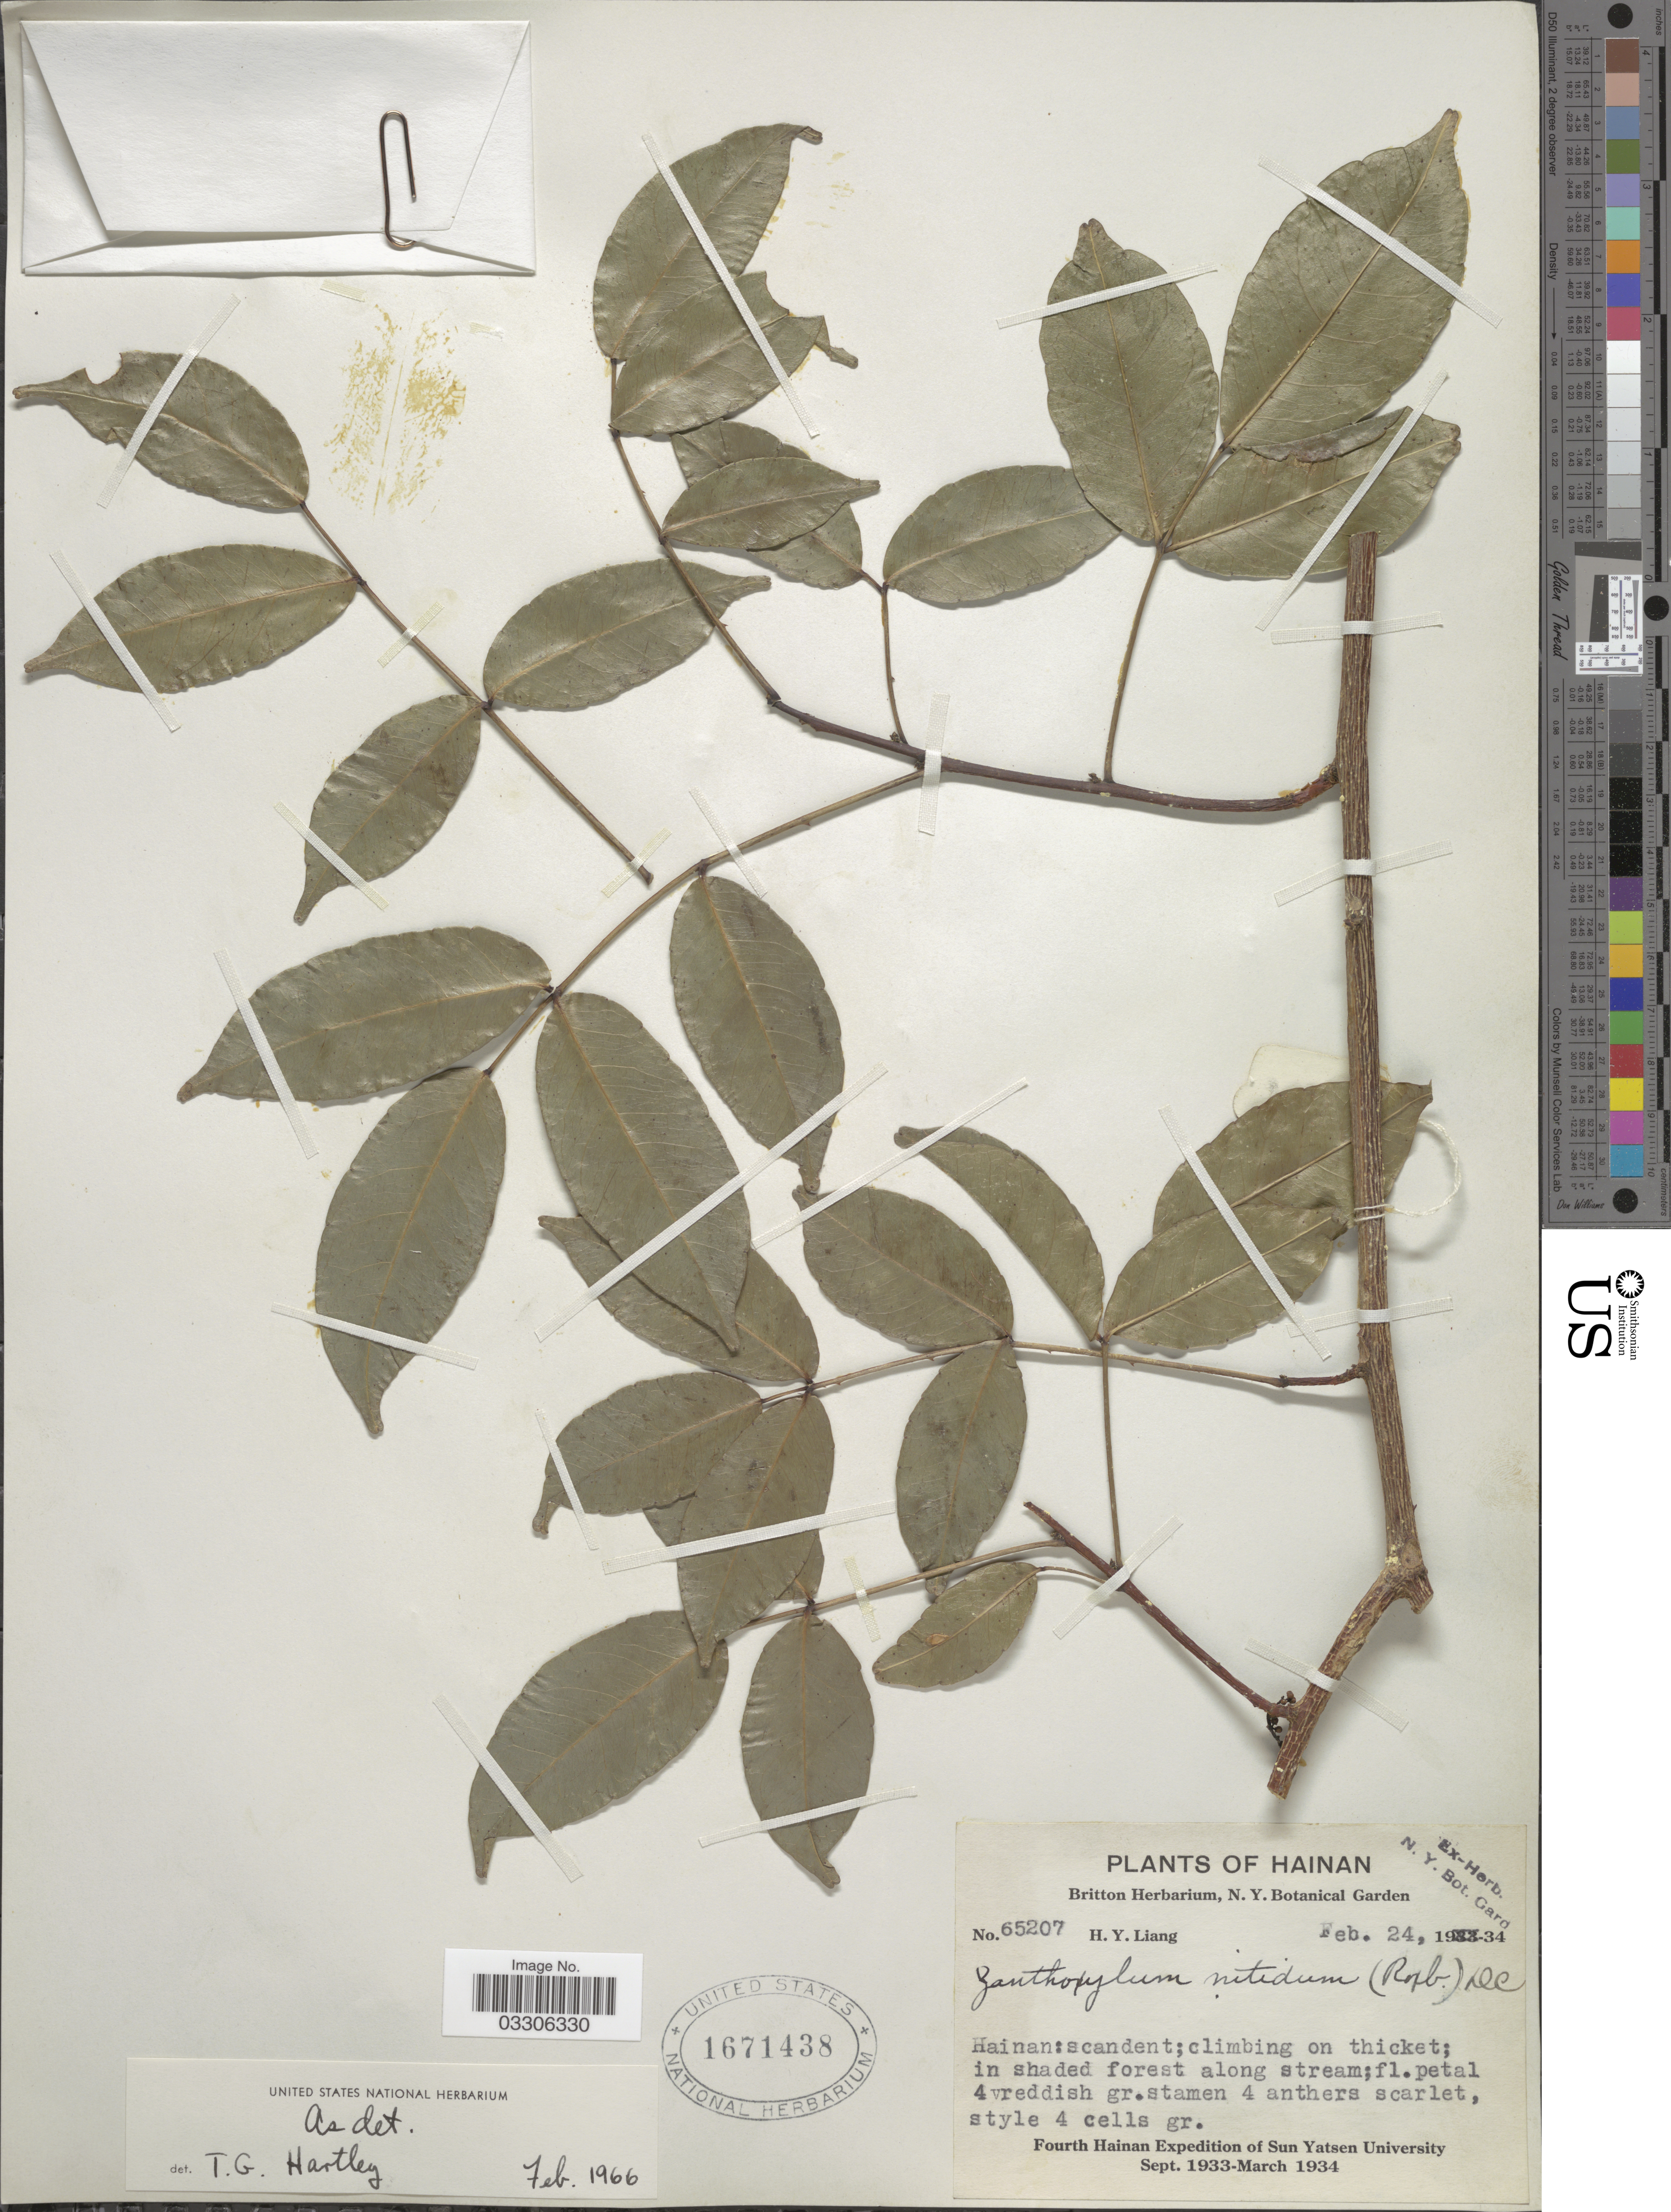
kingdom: Plantae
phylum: Tracheophyta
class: Magnoliopsida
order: Sapindales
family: Rutaceae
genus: Zanthoxylum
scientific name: Zanthoxylum nitidum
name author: Bunge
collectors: H. Y. Liang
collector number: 65207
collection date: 1934-02-24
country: China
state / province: Hainan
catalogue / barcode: US 1671438